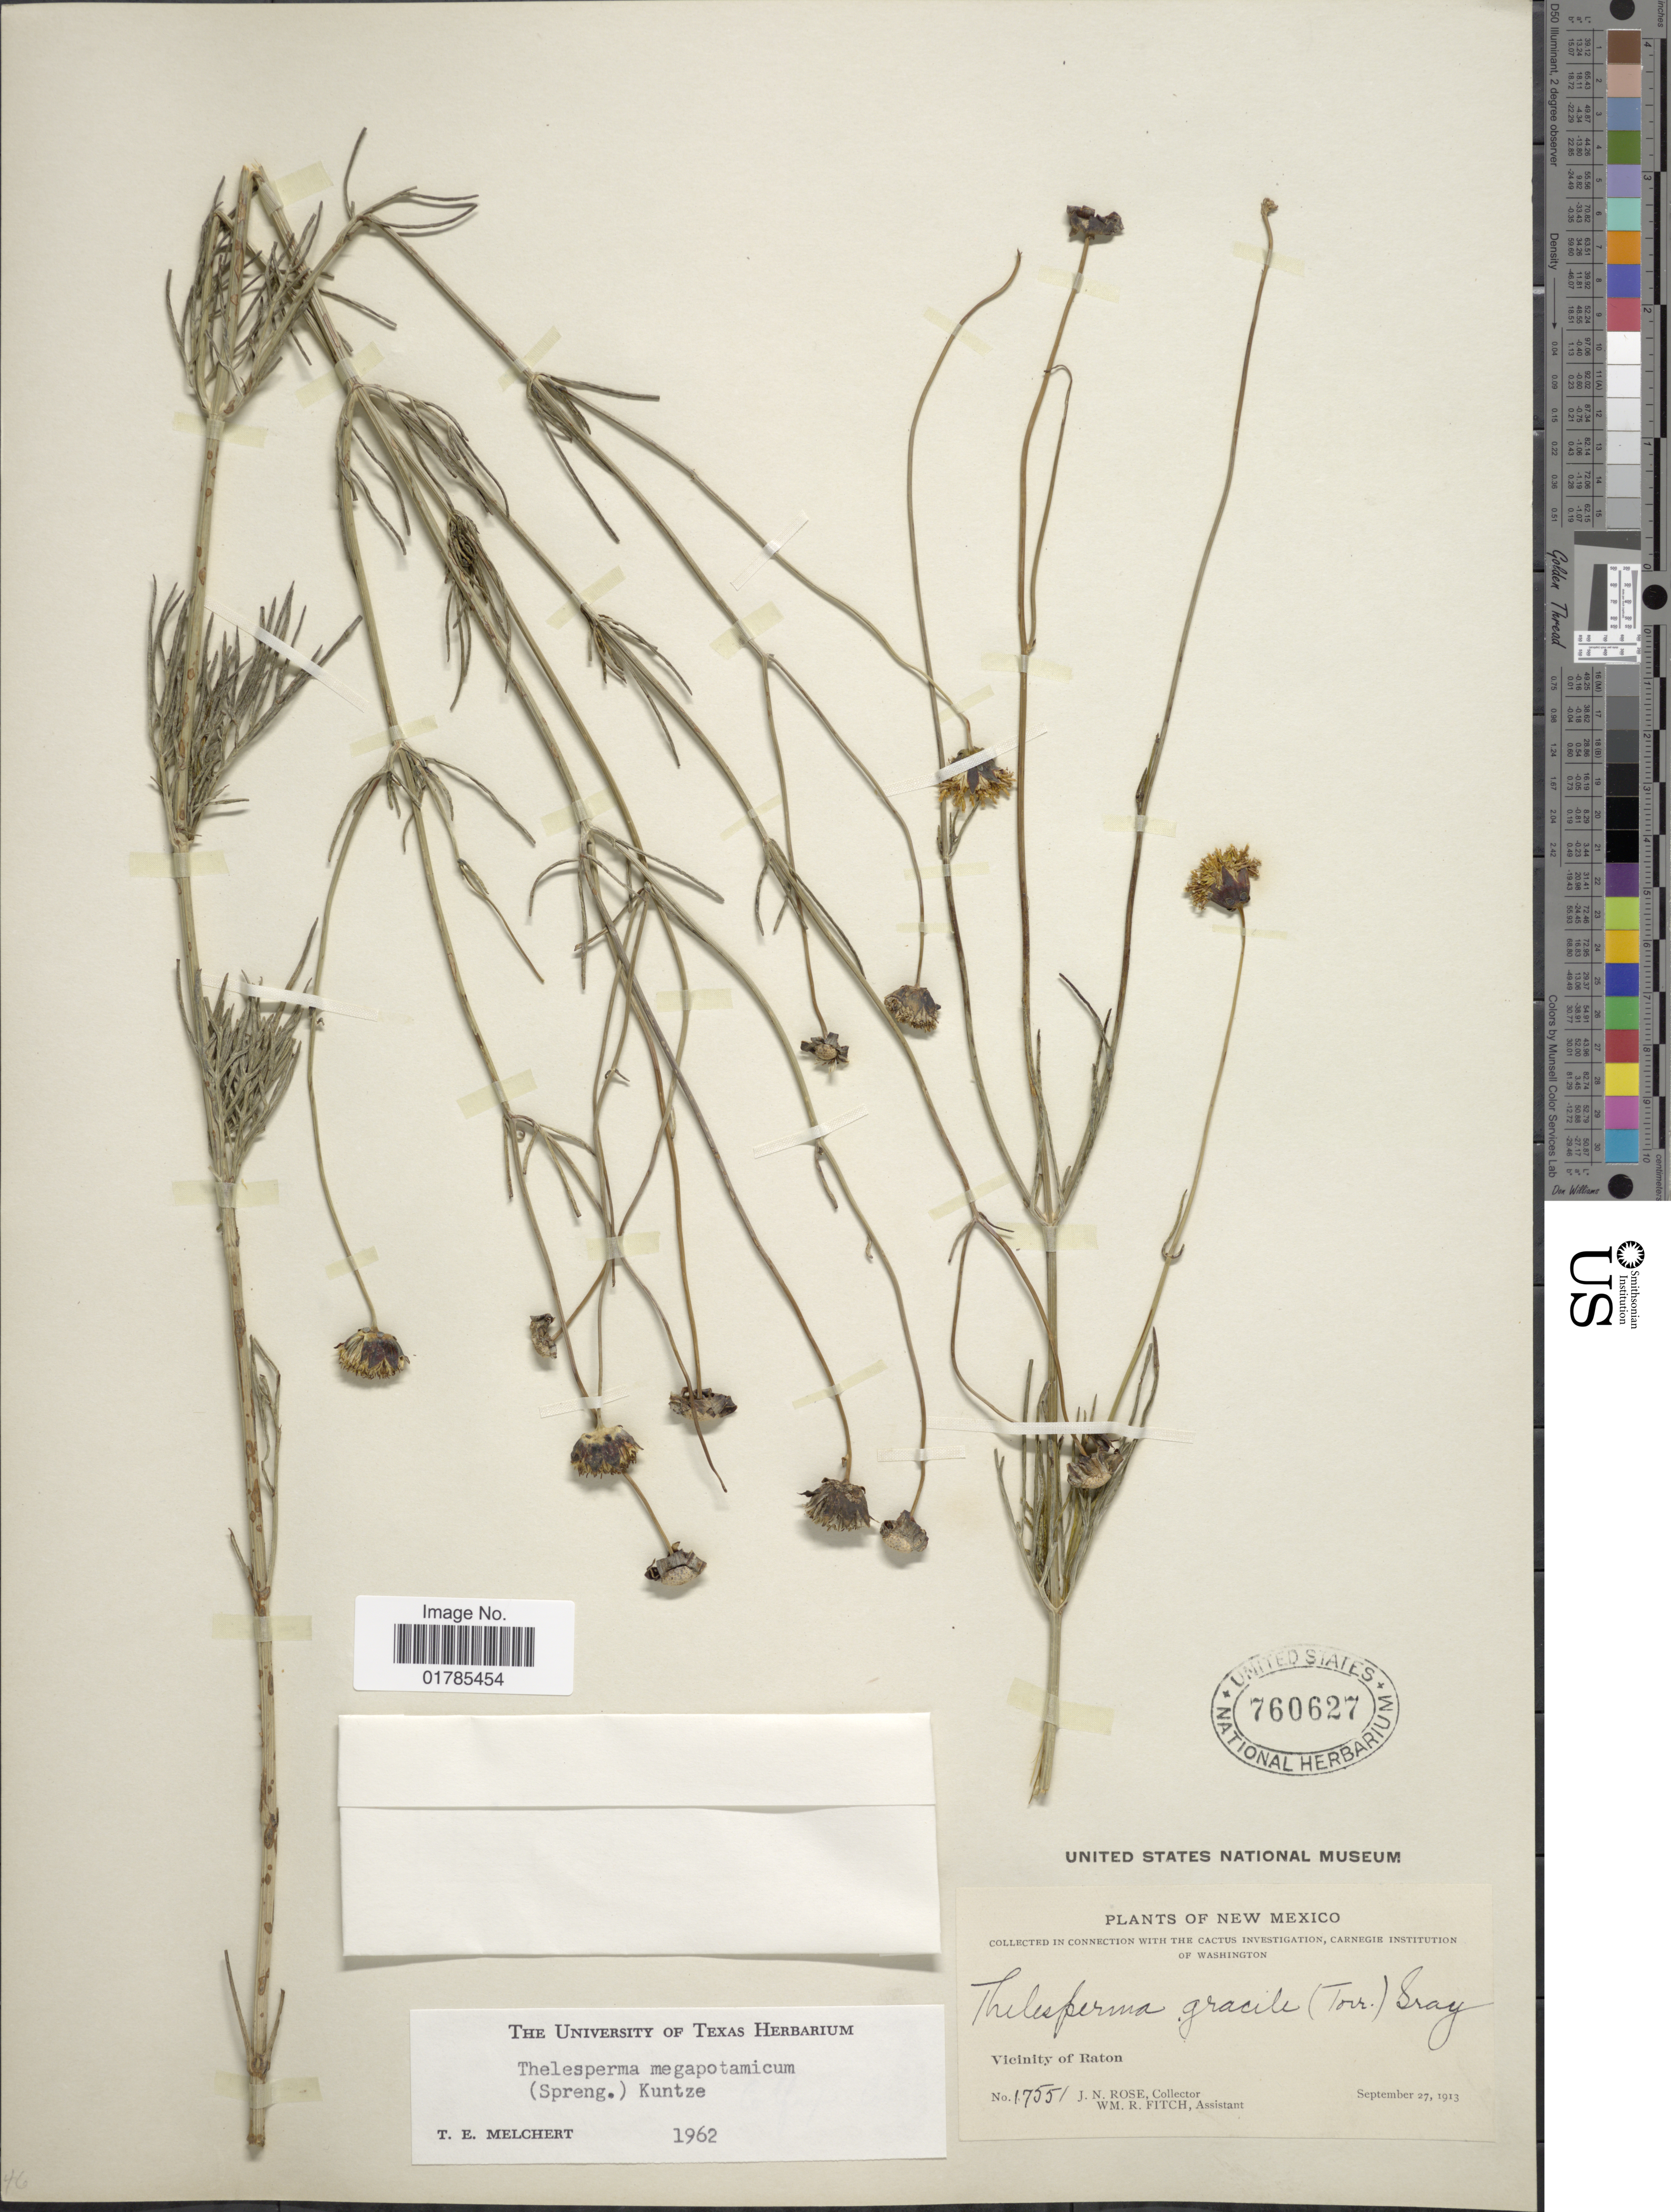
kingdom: Plantae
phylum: Tracheophyta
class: Magnoliopsida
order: Asterales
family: Asteraceae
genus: Thelesperma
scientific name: Thelesperma megapotamicum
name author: (Spreng.) Herter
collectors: J. N. Rose & W. R. Fitch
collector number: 17551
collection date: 1913-09-27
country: United States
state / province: New Mexico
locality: Vicinity of Raton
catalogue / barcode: US 760627